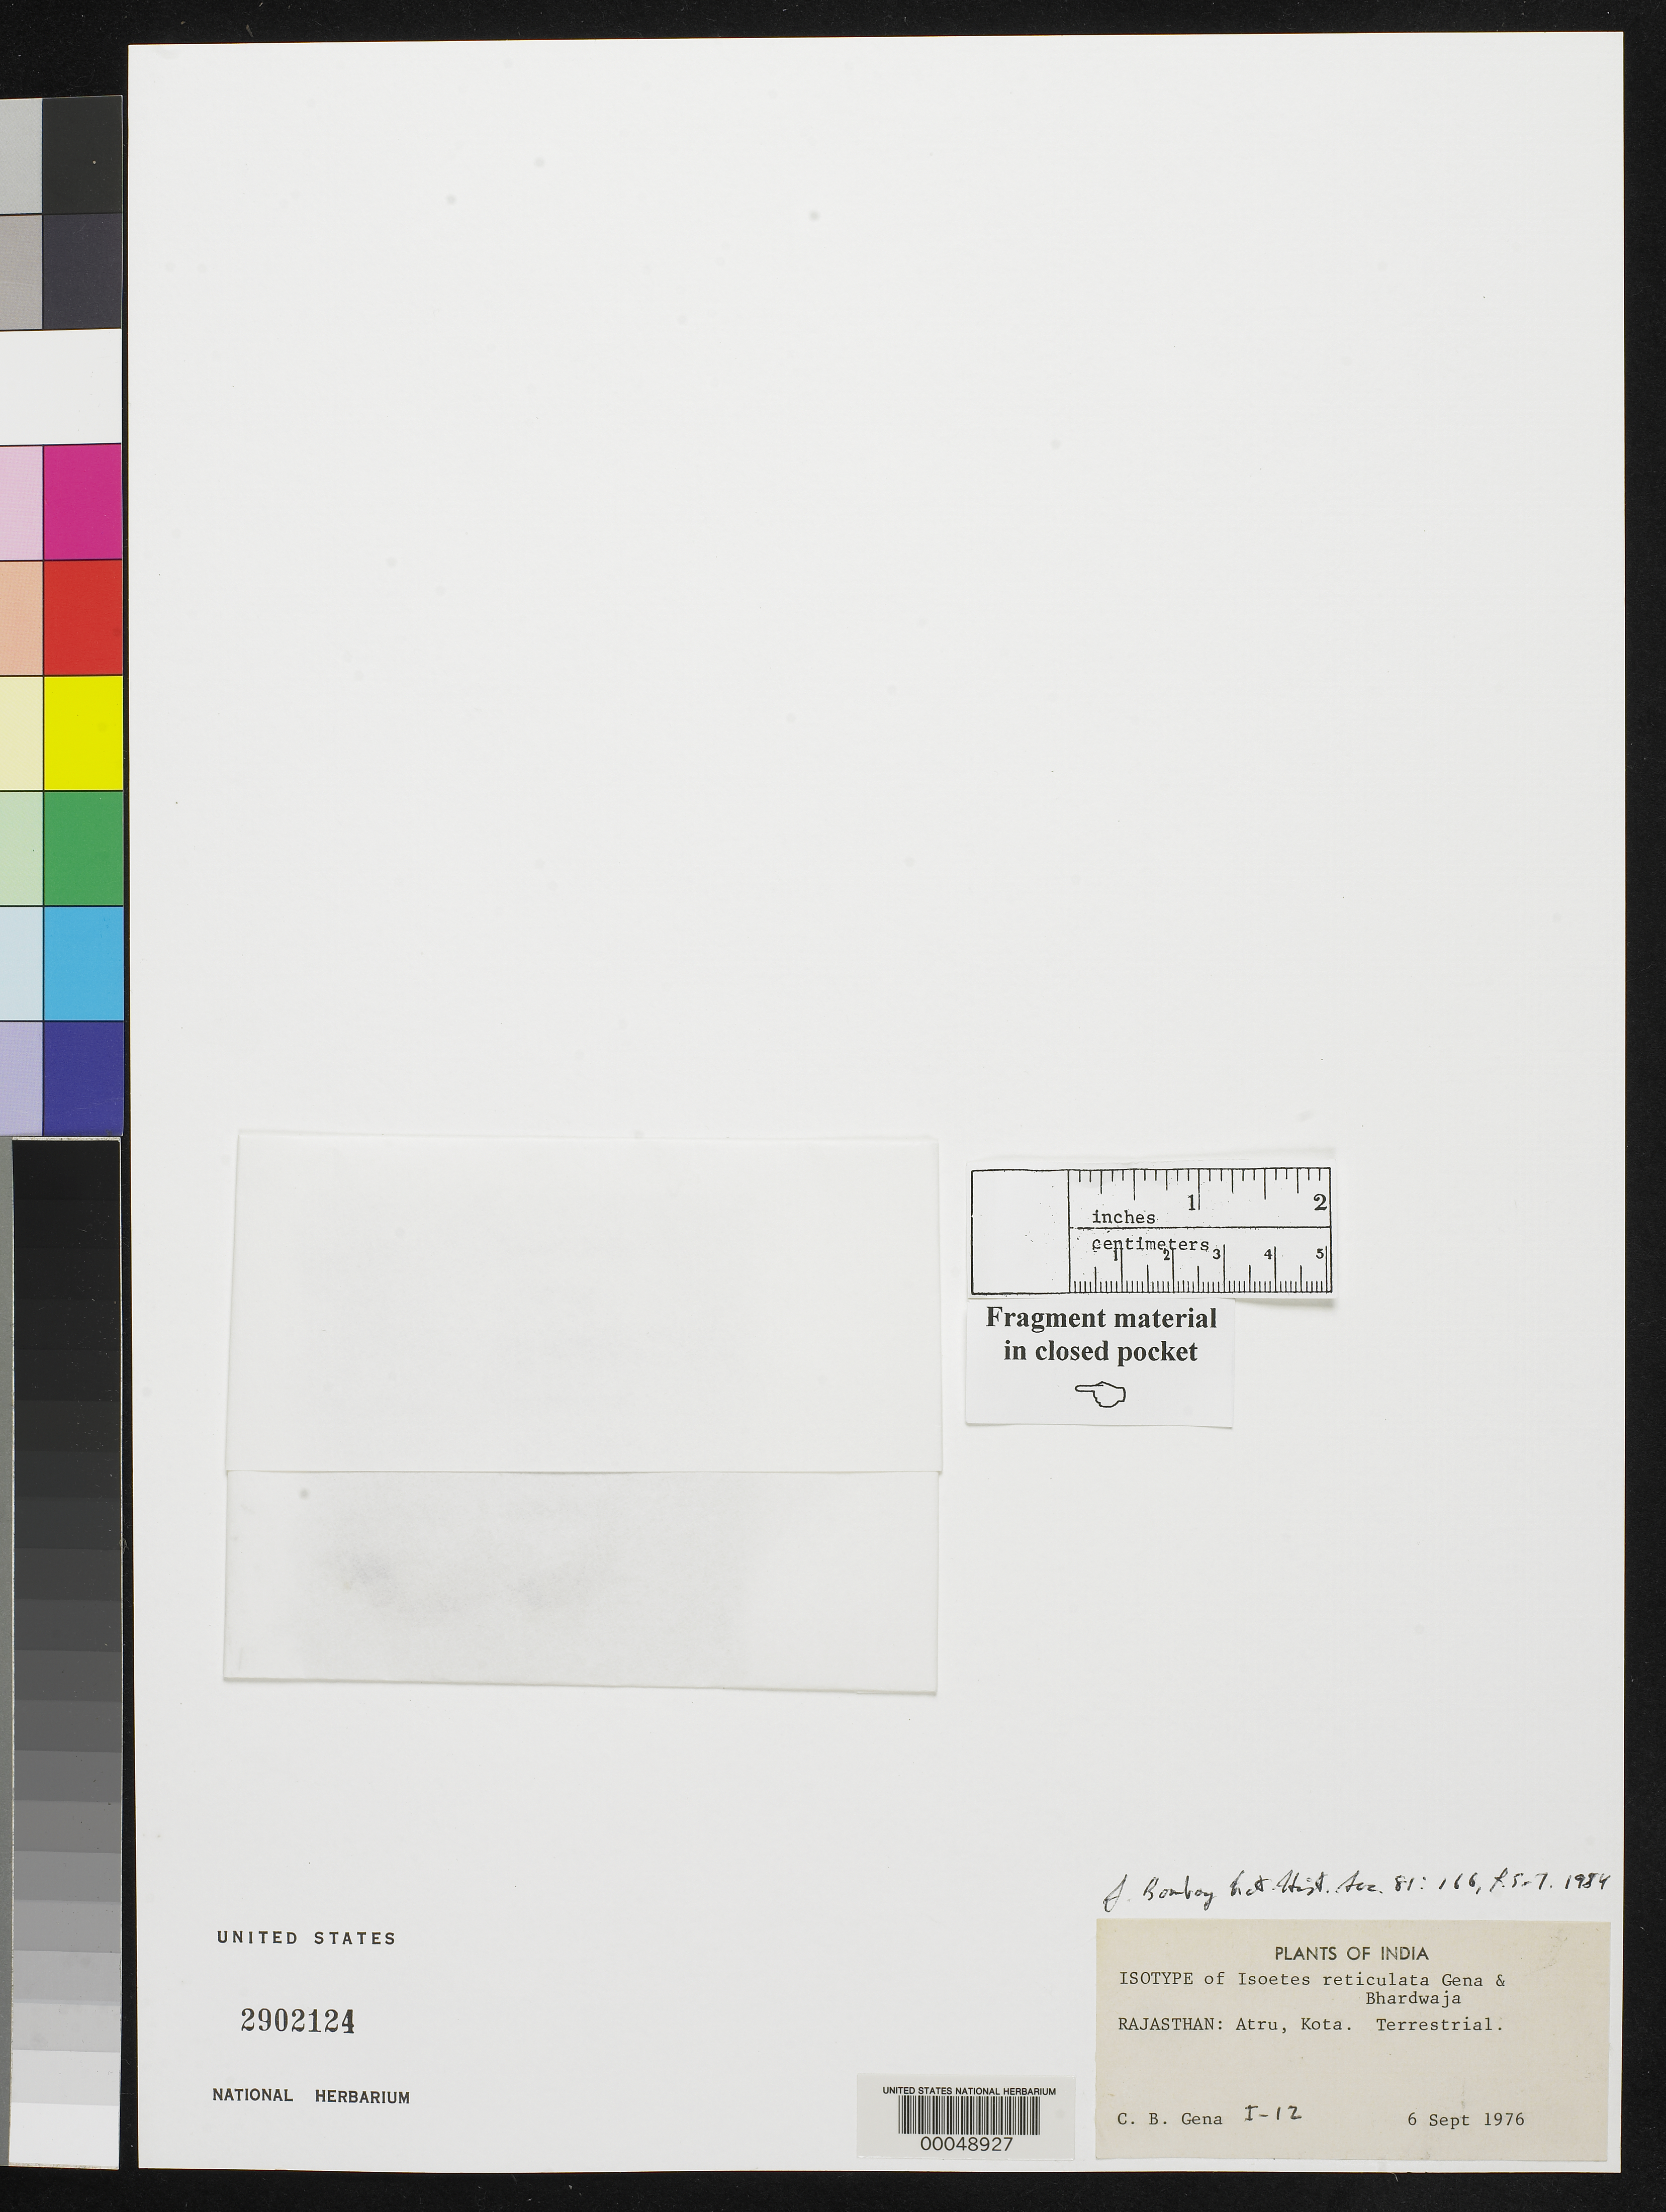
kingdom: Plantae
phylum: Tracheophyta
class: Lycopodiopsida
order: Isoetales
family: Isoetaceae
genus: Isoetes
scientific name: Isoetes reticulata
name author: Gena & Bharadwaja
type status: Isotype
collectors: C. B. Gena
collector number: I-12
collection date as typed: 06 Sep 1976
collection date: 1976-09-06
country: India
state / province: Rajasthan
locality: Atru, Kota.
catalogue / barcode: US 2902124